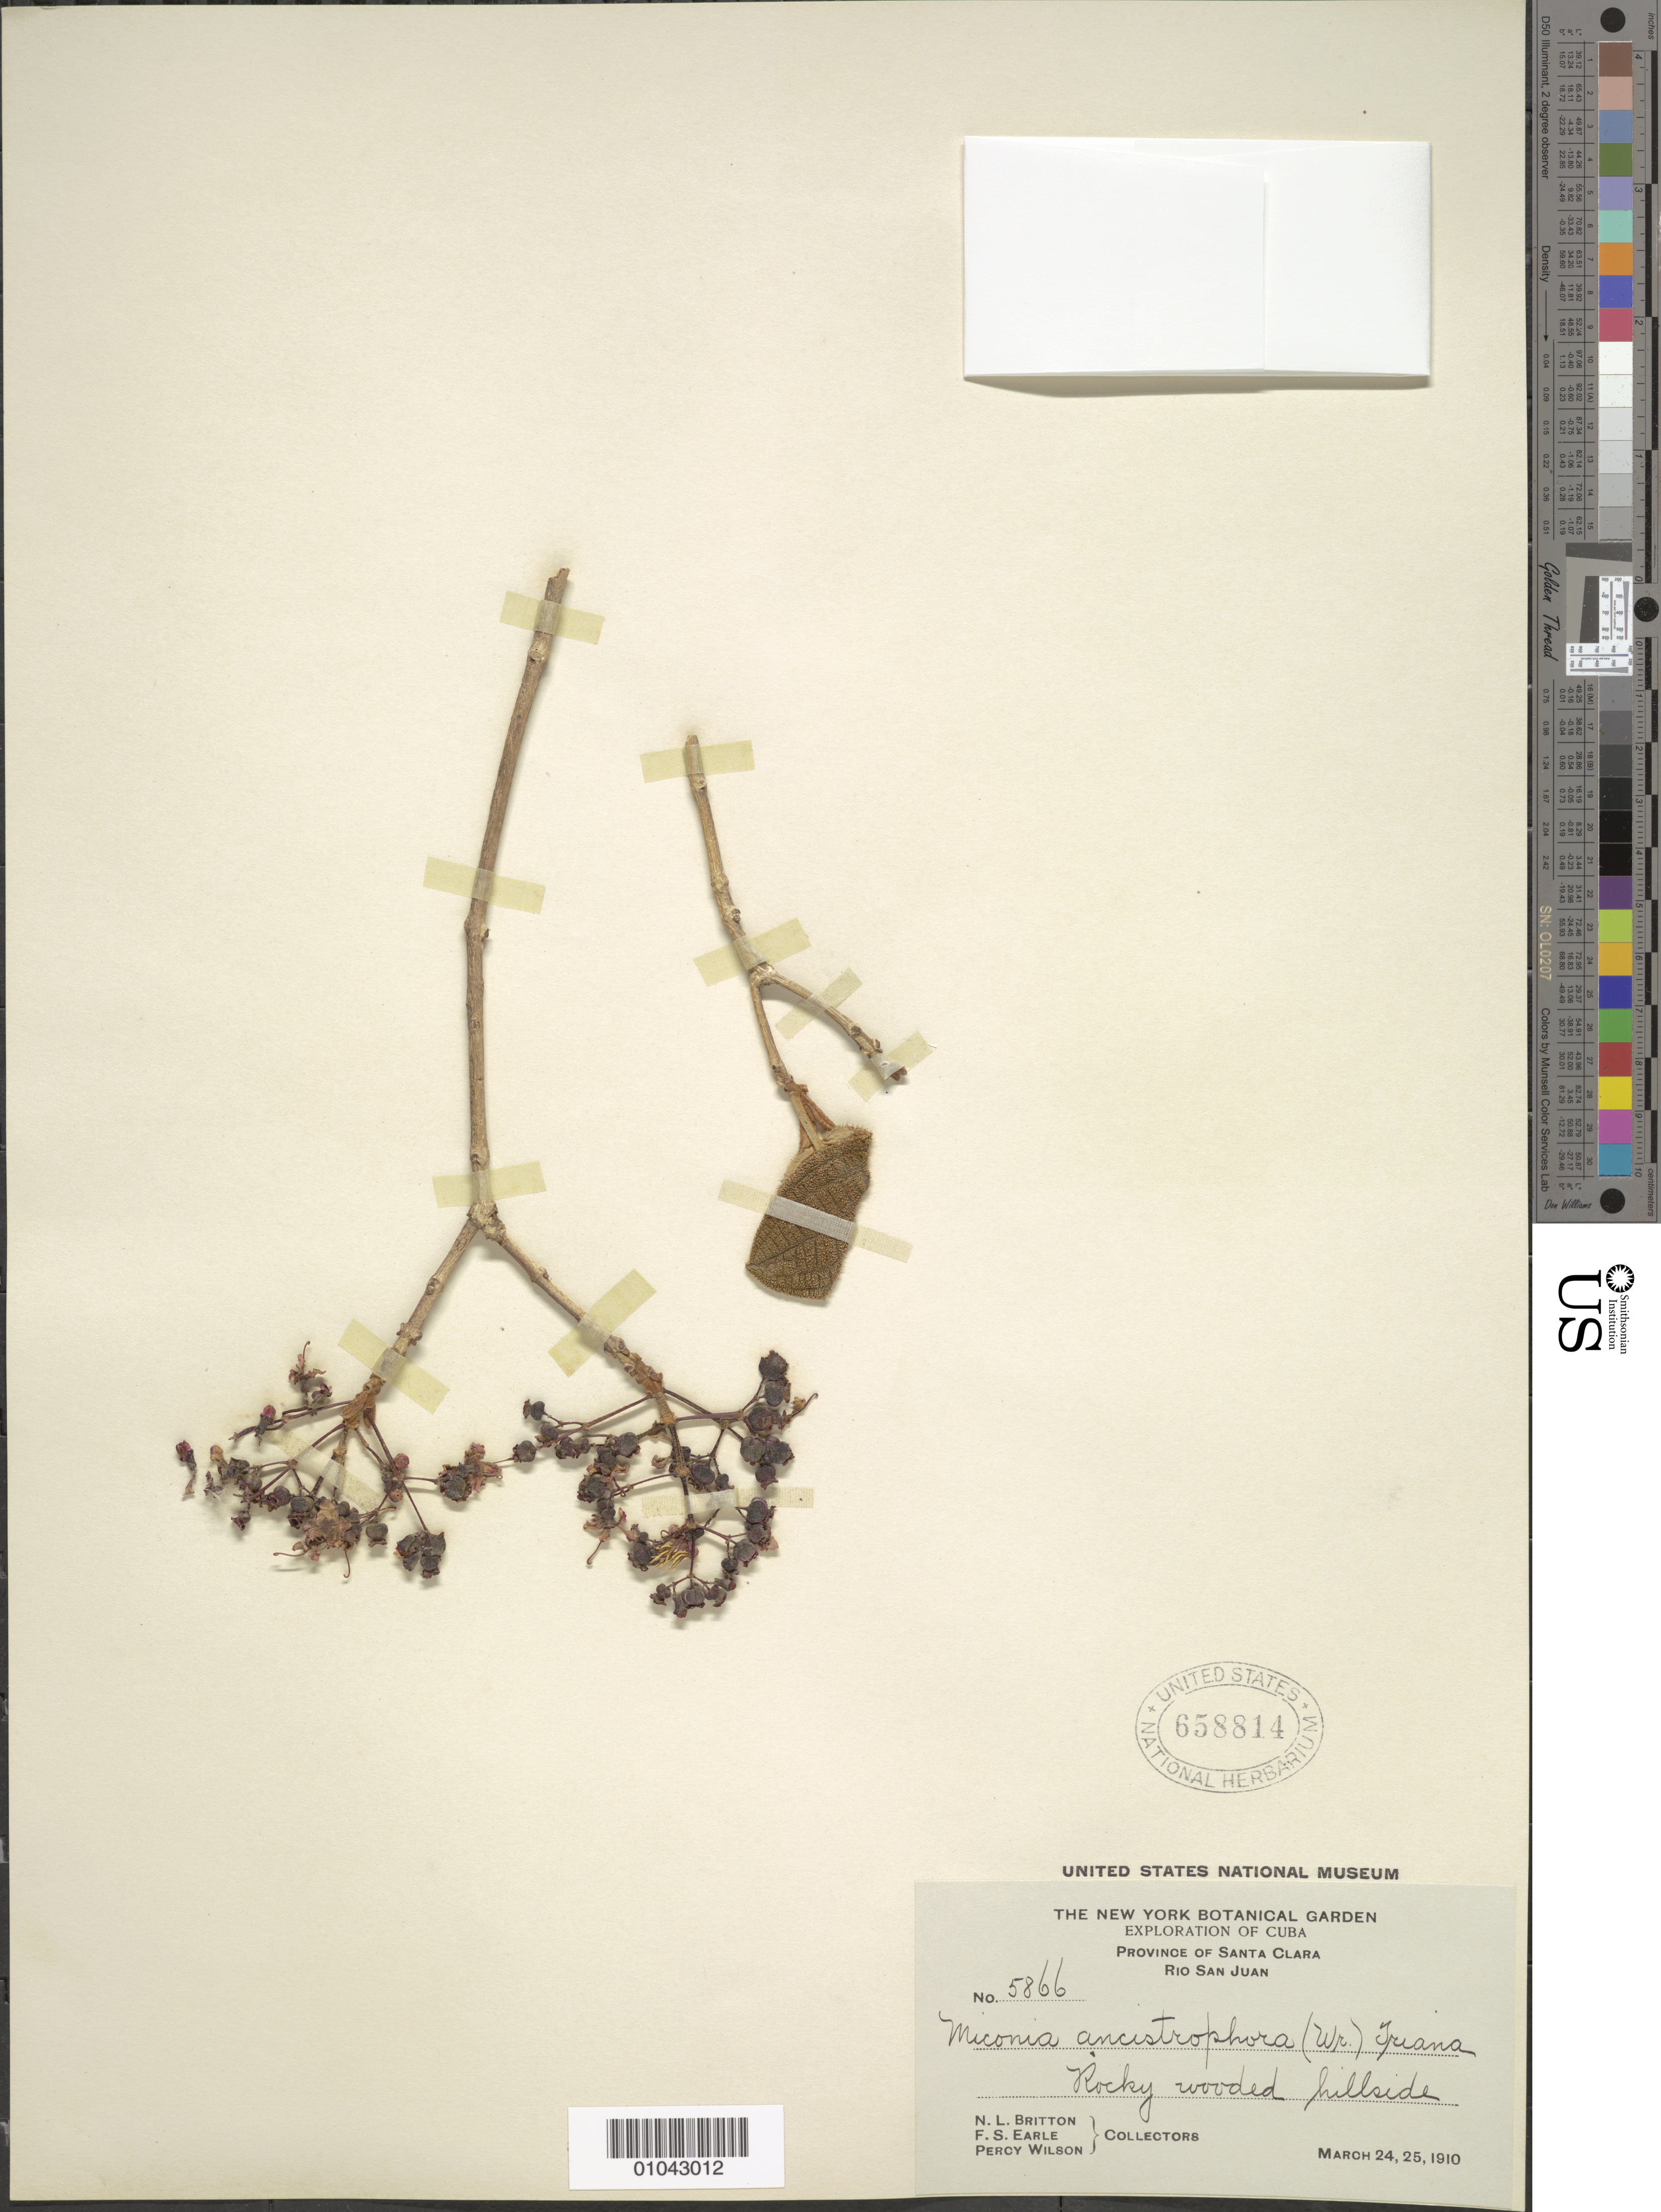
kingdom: Plantae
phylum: Tracheophyta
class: Magnoliopsida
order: Myrtales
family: Melastomataceae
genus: Miconia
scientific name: Miconia ancistrophora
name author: (C. Wright) Triana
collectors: N. Britton, F. S. Earle & P. Wilson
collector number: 5866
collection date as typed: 24 Mar 1910 and 25 Mar 1910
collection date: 1910-03-24,1910-03-25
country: Cuba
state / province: Santa Clara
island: Cuba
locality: Río San Juan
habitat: Rocky wooded hillside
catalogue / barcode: US 658814